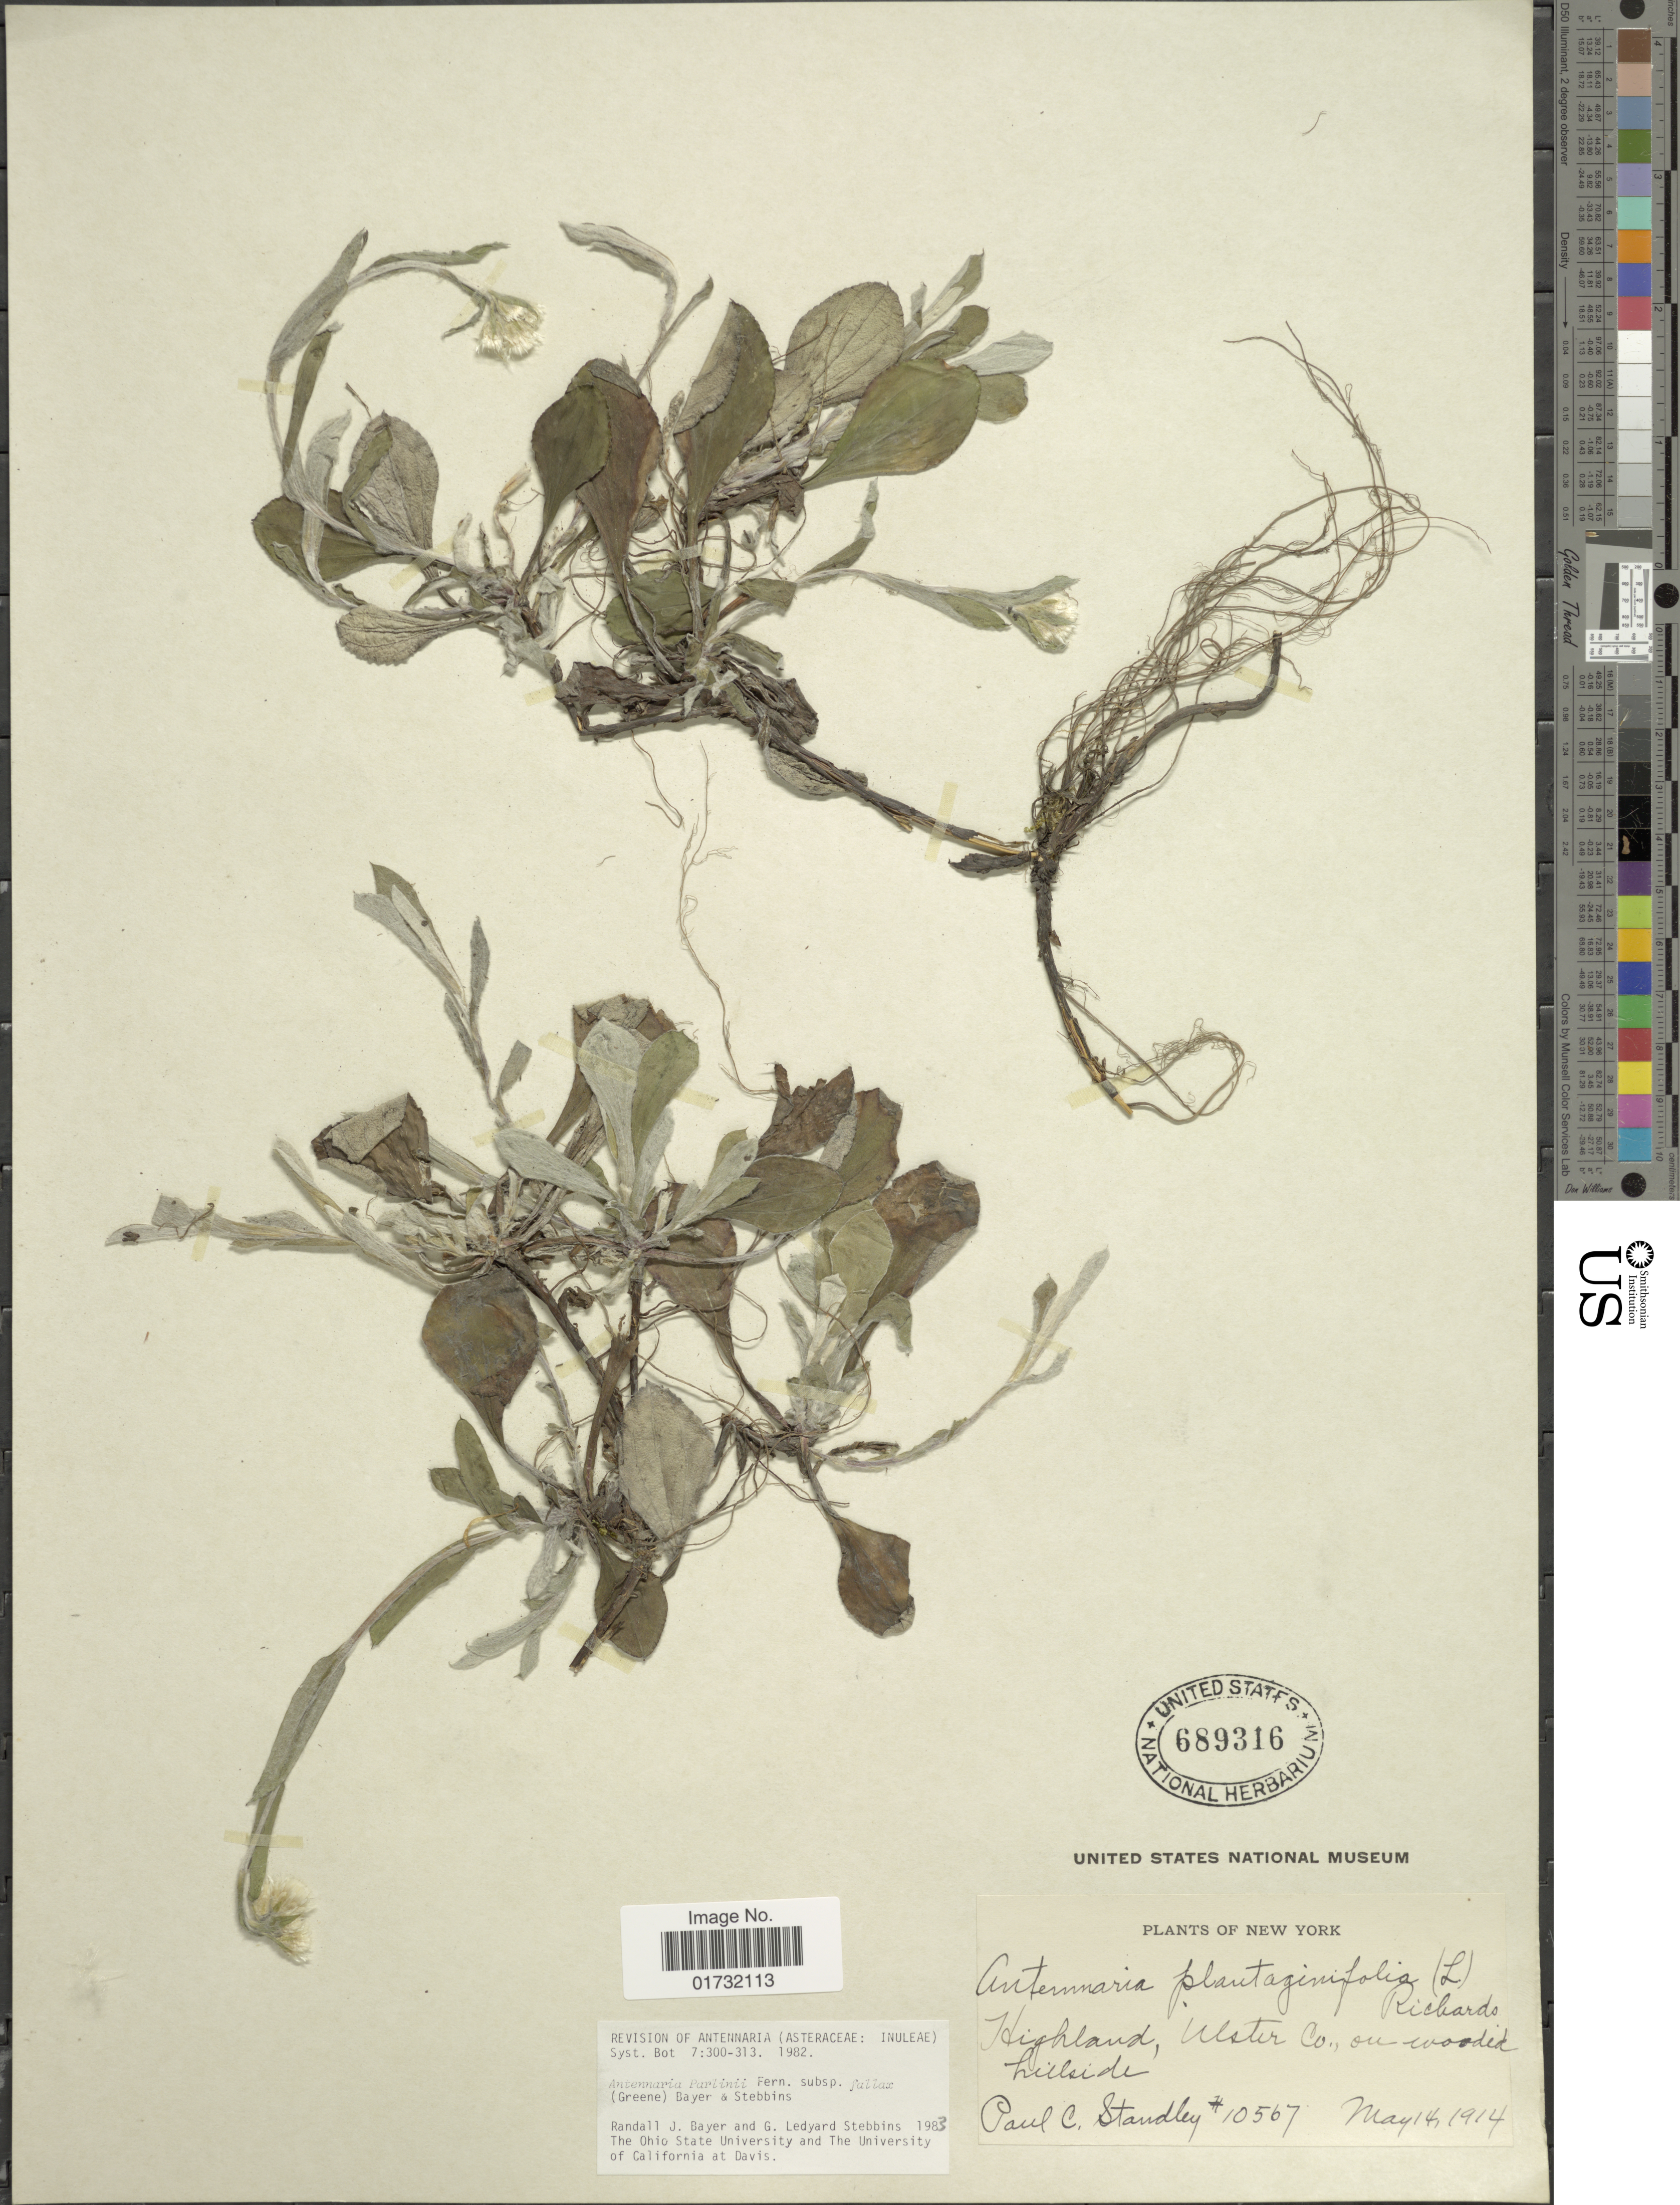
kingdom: Plantae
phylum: Tracheophyta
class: Magnoliopsida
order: Asterales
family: Asteraceae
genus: Antennaria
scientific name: Antennaria parlinii subsp. fallax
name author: (Greene) R.J. Bayer & Stebbins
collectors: P. C. Standley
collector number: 10567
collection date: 1914-05-14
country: United States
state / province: New York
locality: Highland, Ulster Co.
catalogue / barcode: US 689316